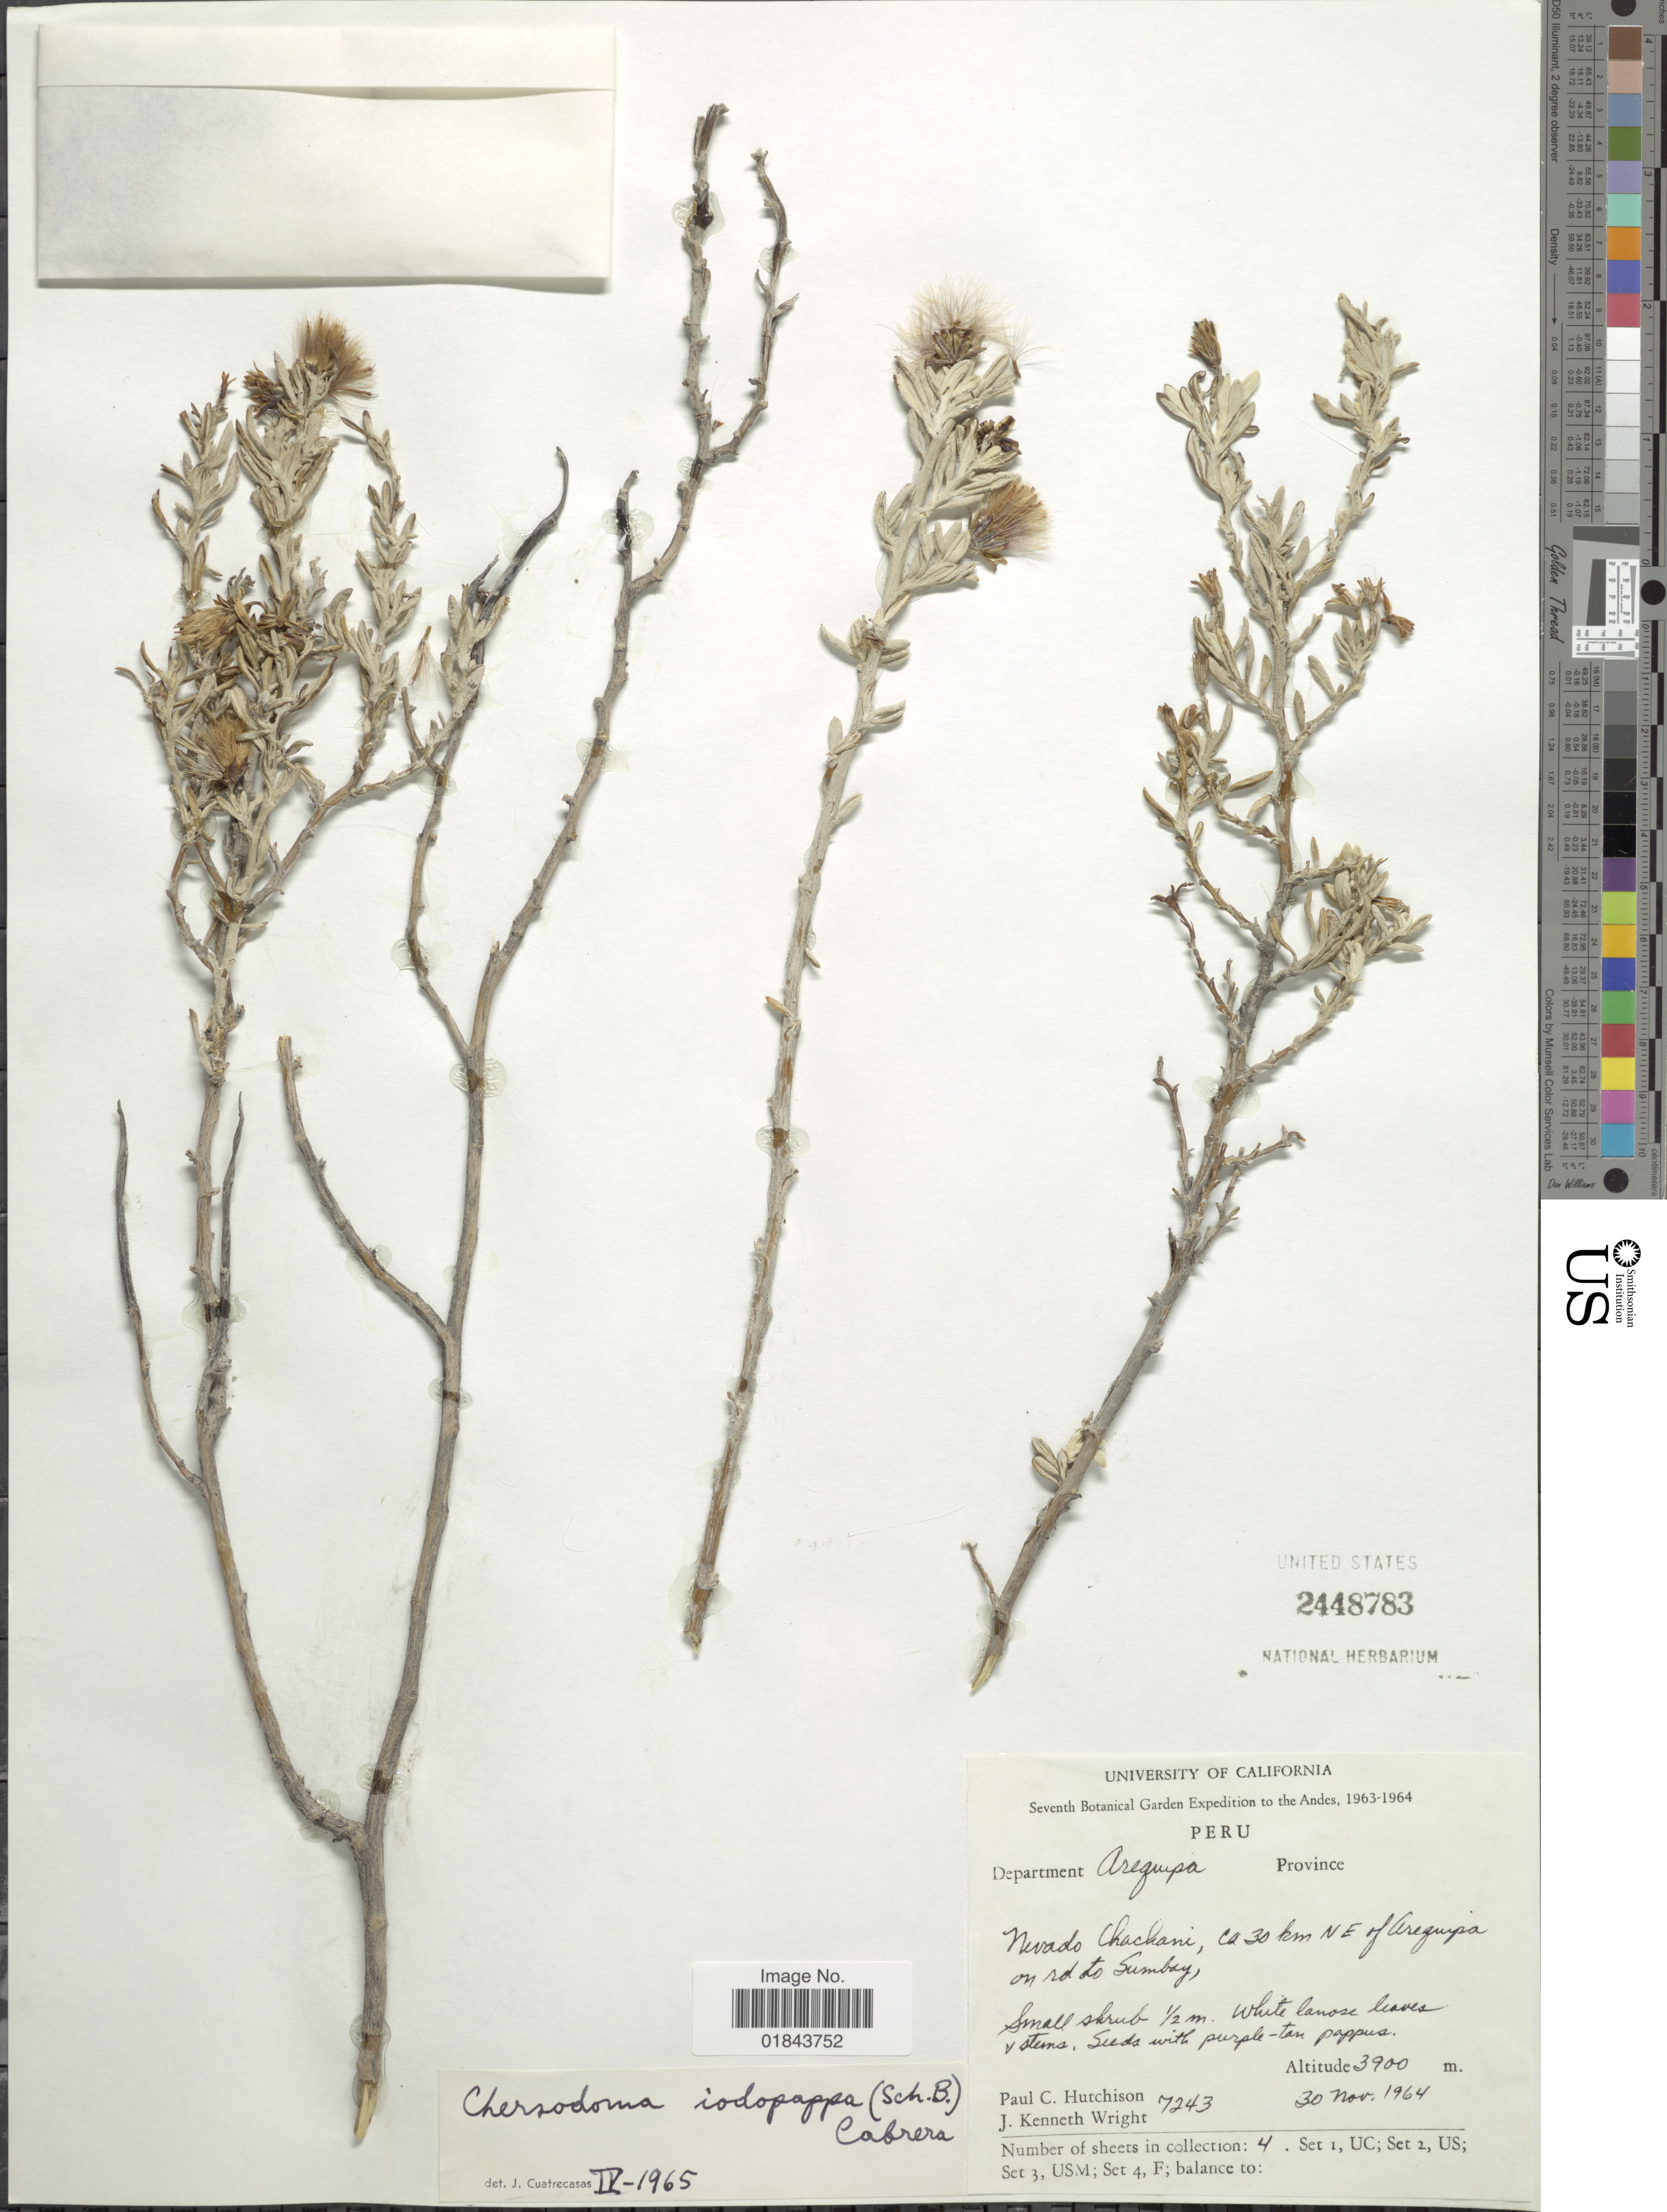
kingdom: Plantae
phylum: Tracheophyta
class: Magnoliopsida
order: Asterales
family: Asteraceae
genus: Chersodoma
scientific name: Chersodoma jodopappa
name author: (Sch. Bip.) Cabrera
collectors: P. C. Hutchison & J. K. Wright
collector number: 7243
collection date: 1964-11-30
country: Peru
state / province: Arequipa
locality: Department Arequipa. Nevado Chachani, ca 30 km N E of Arequipa on rd to Sumbay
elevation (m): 3900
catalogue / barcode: US 2448783